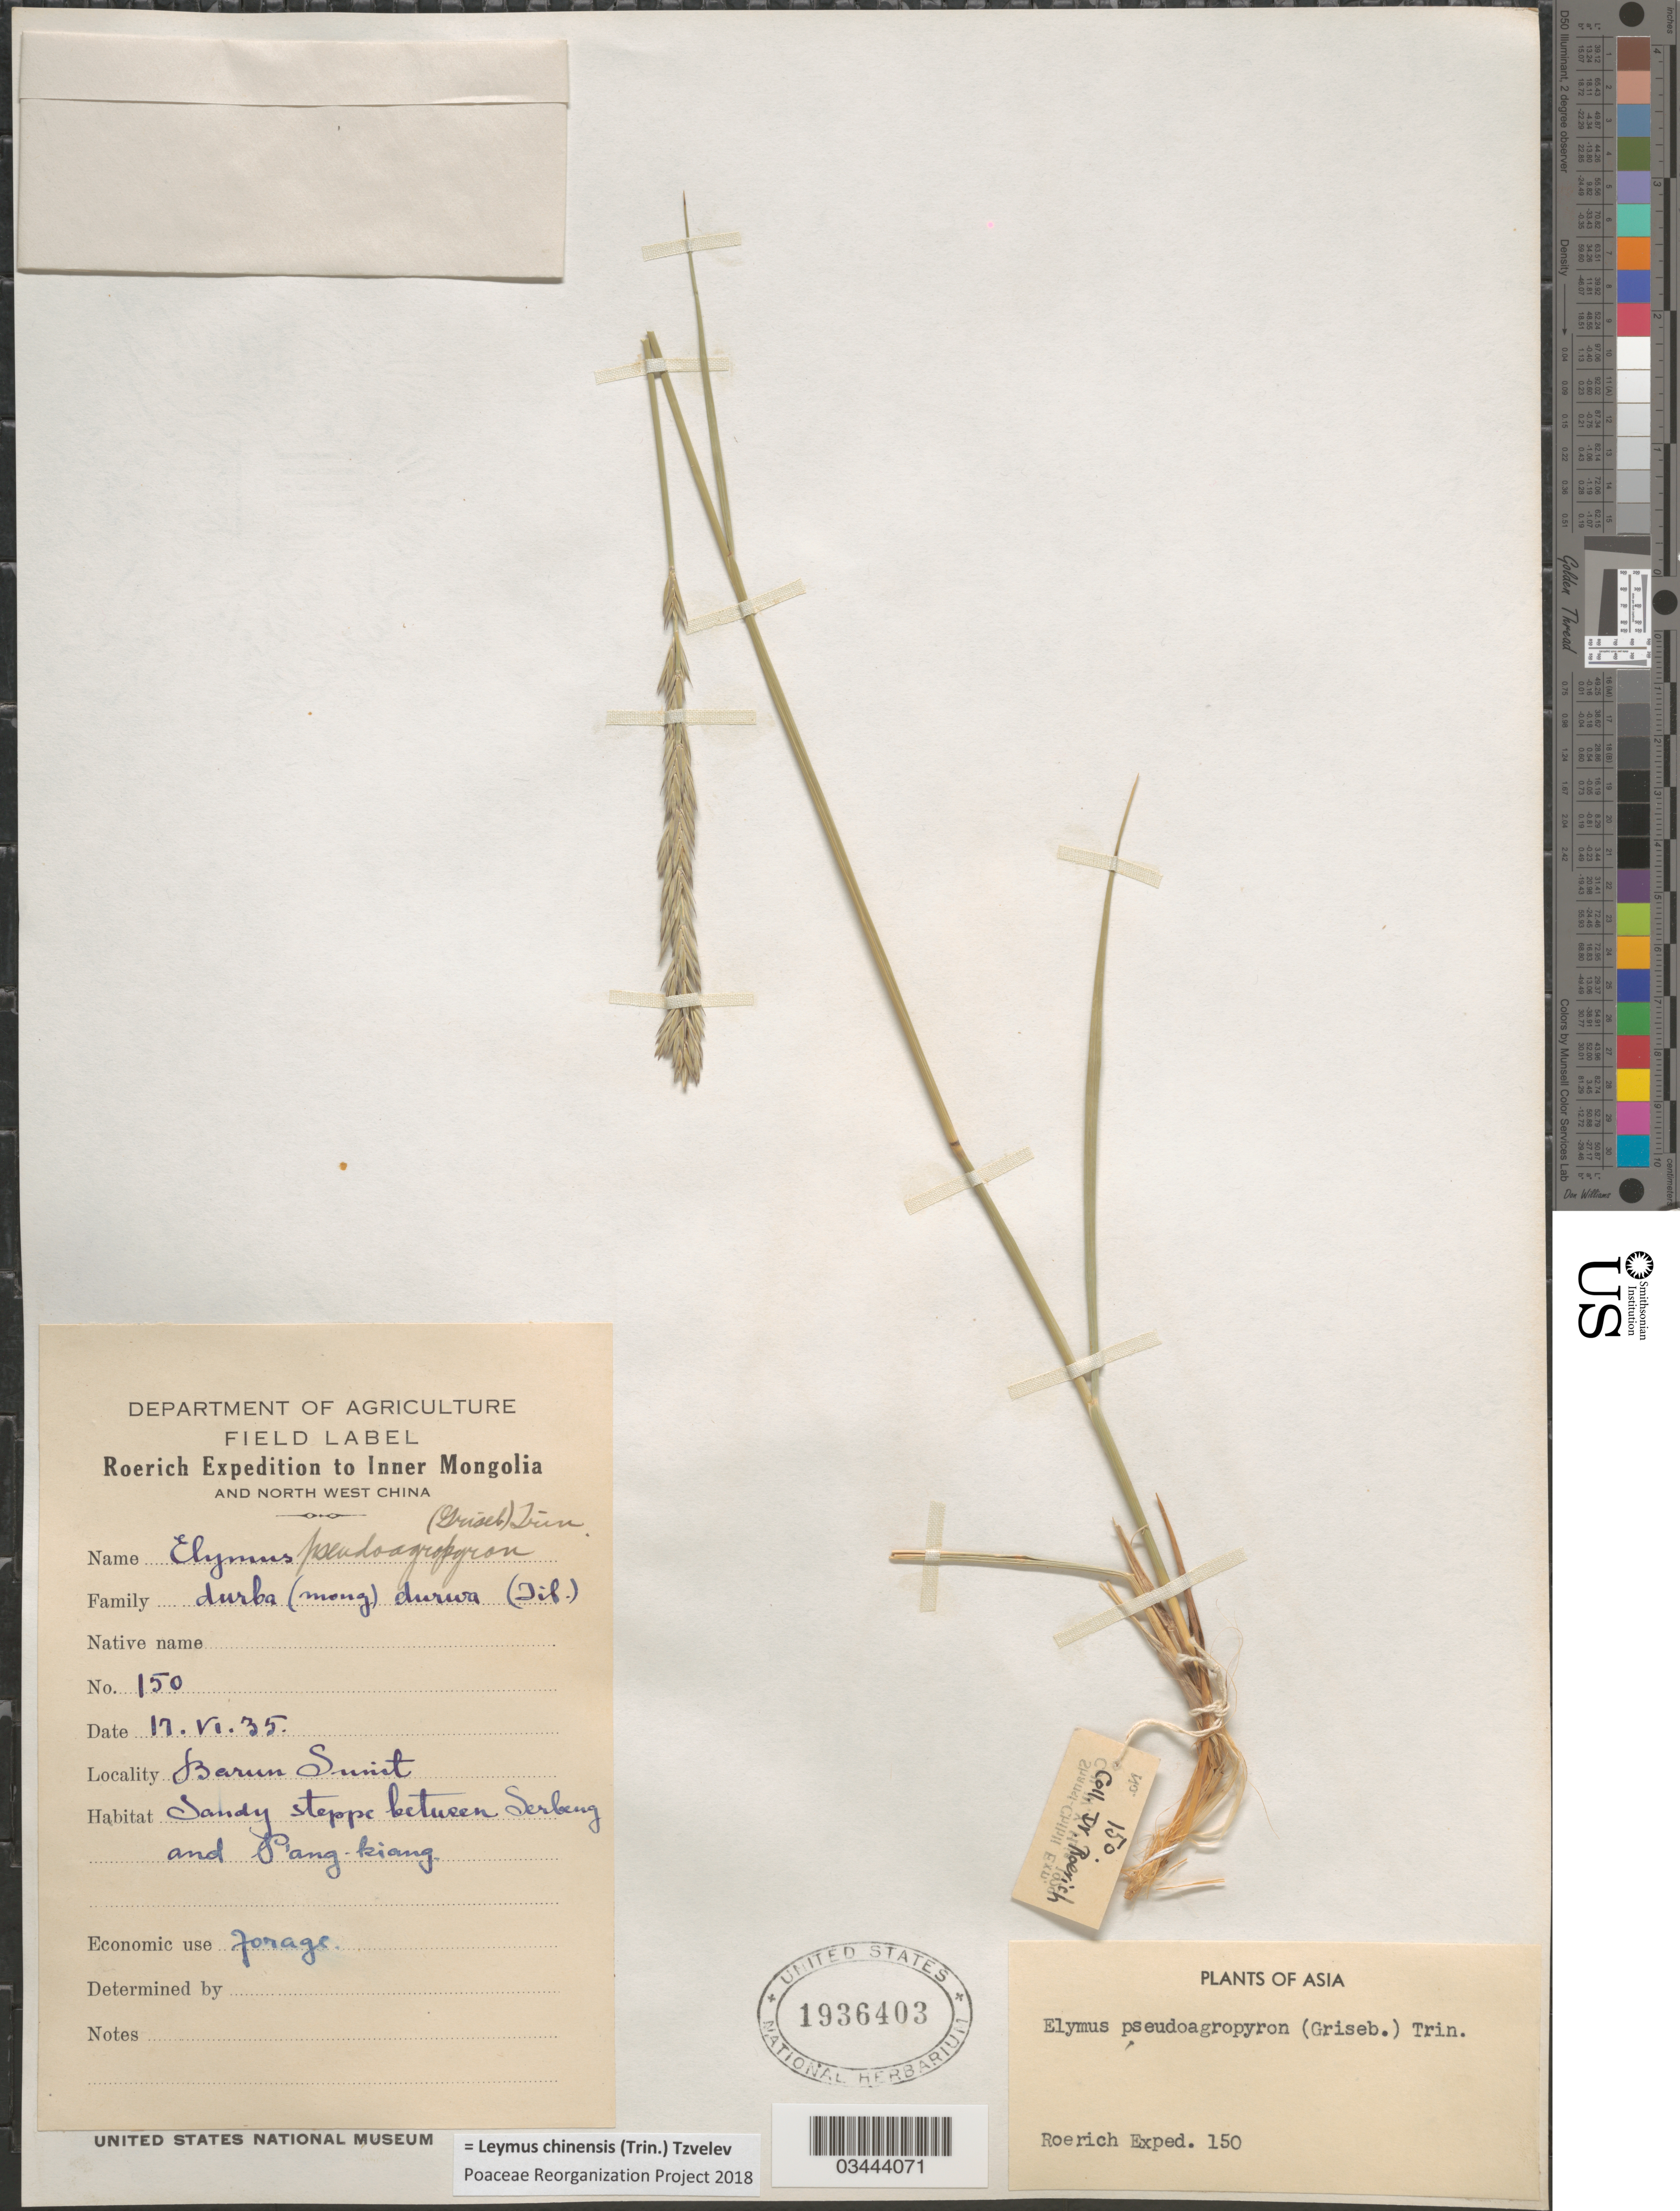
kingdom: Plantae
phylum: Tracheophyta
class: Liliopsida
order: Poales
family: Poaceae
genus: Leymus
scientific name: Leymus chinensis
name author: (Trin.) Tzvelev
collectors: Roerich Expedition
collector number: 150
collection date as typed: Transcribed d/m/y: 17/6/35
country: China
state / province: Nei Monggol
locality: To Inner Mongolia and North West China. Barun Sunit. Sandy steppe between Serberg [interpreted] and P'ang-kiang. Shansi-Chihli Exp. [unsure placement]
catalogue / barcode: US 1936403